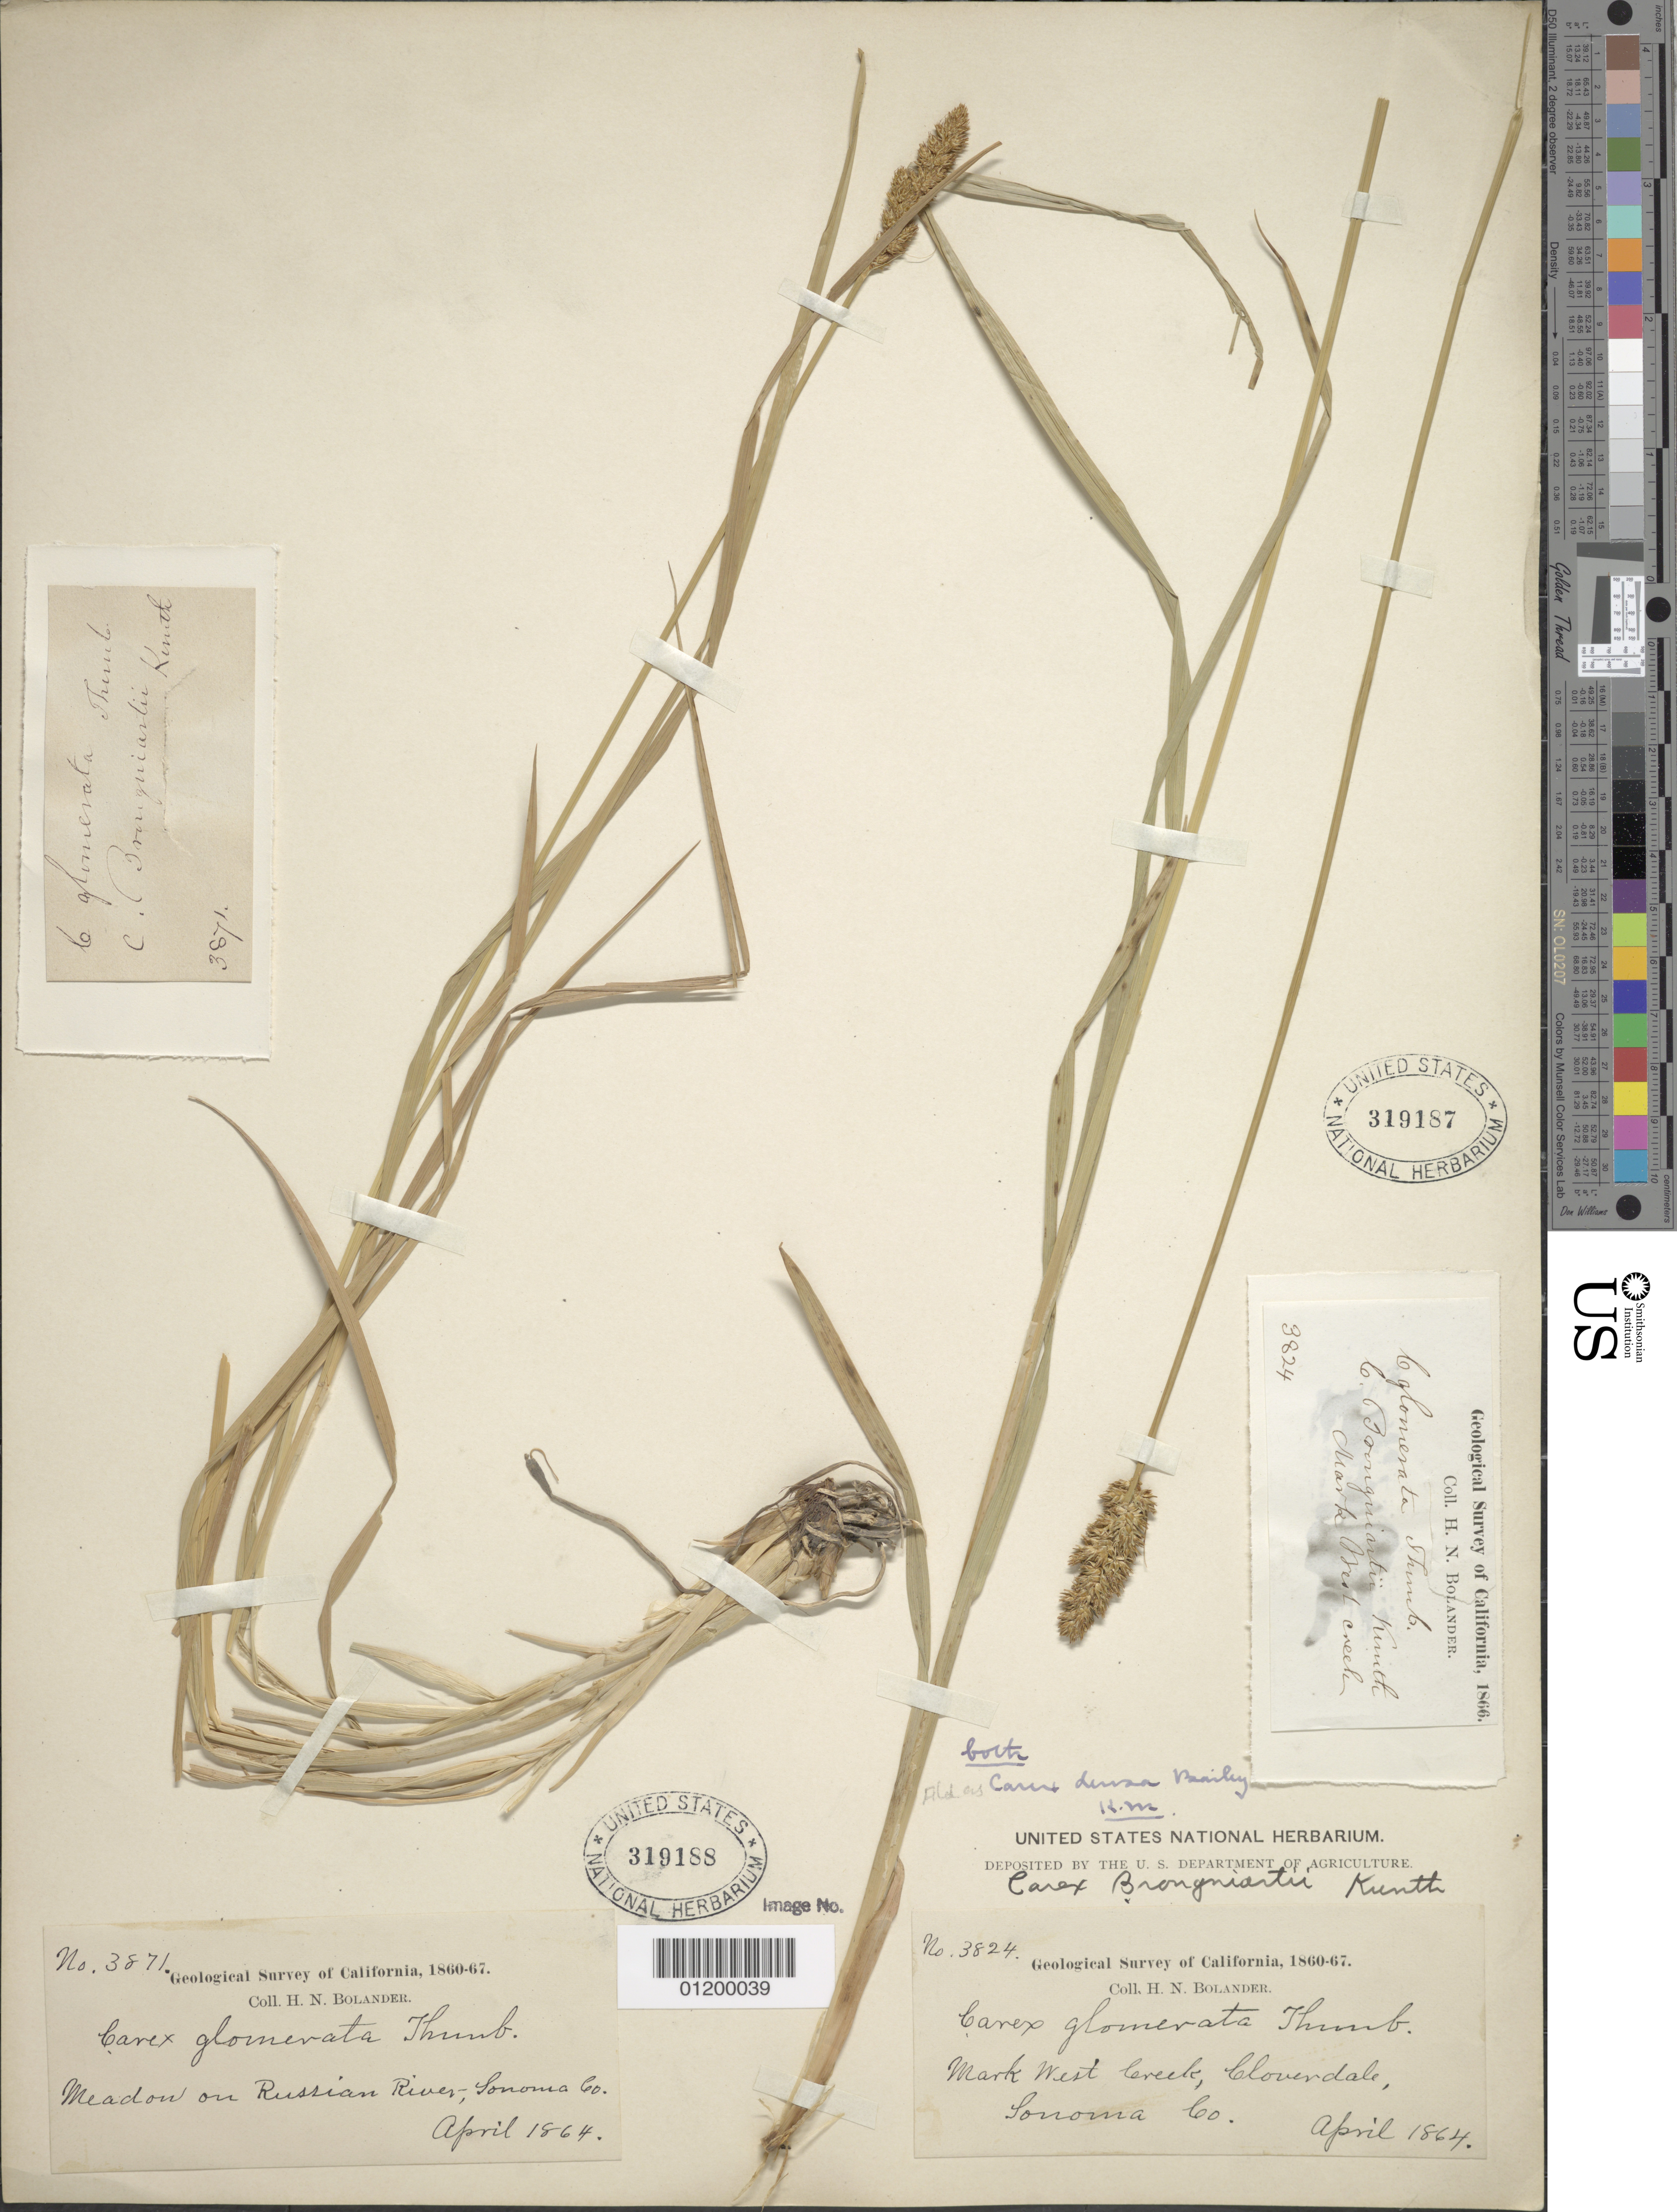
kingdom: Plantae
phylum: Tracheophyta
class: Liliopsida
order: Poales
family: Cyperaceae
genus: Carex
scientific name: Carex densa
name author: (L.H. Bailey) L.H. Bailey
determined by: Mackenzie, K. K.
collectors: H. Bolander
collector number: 3871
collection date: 1864-04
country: United States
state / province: California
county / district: Sonoma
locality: Meadow on Russian River.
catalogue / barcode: US 319188